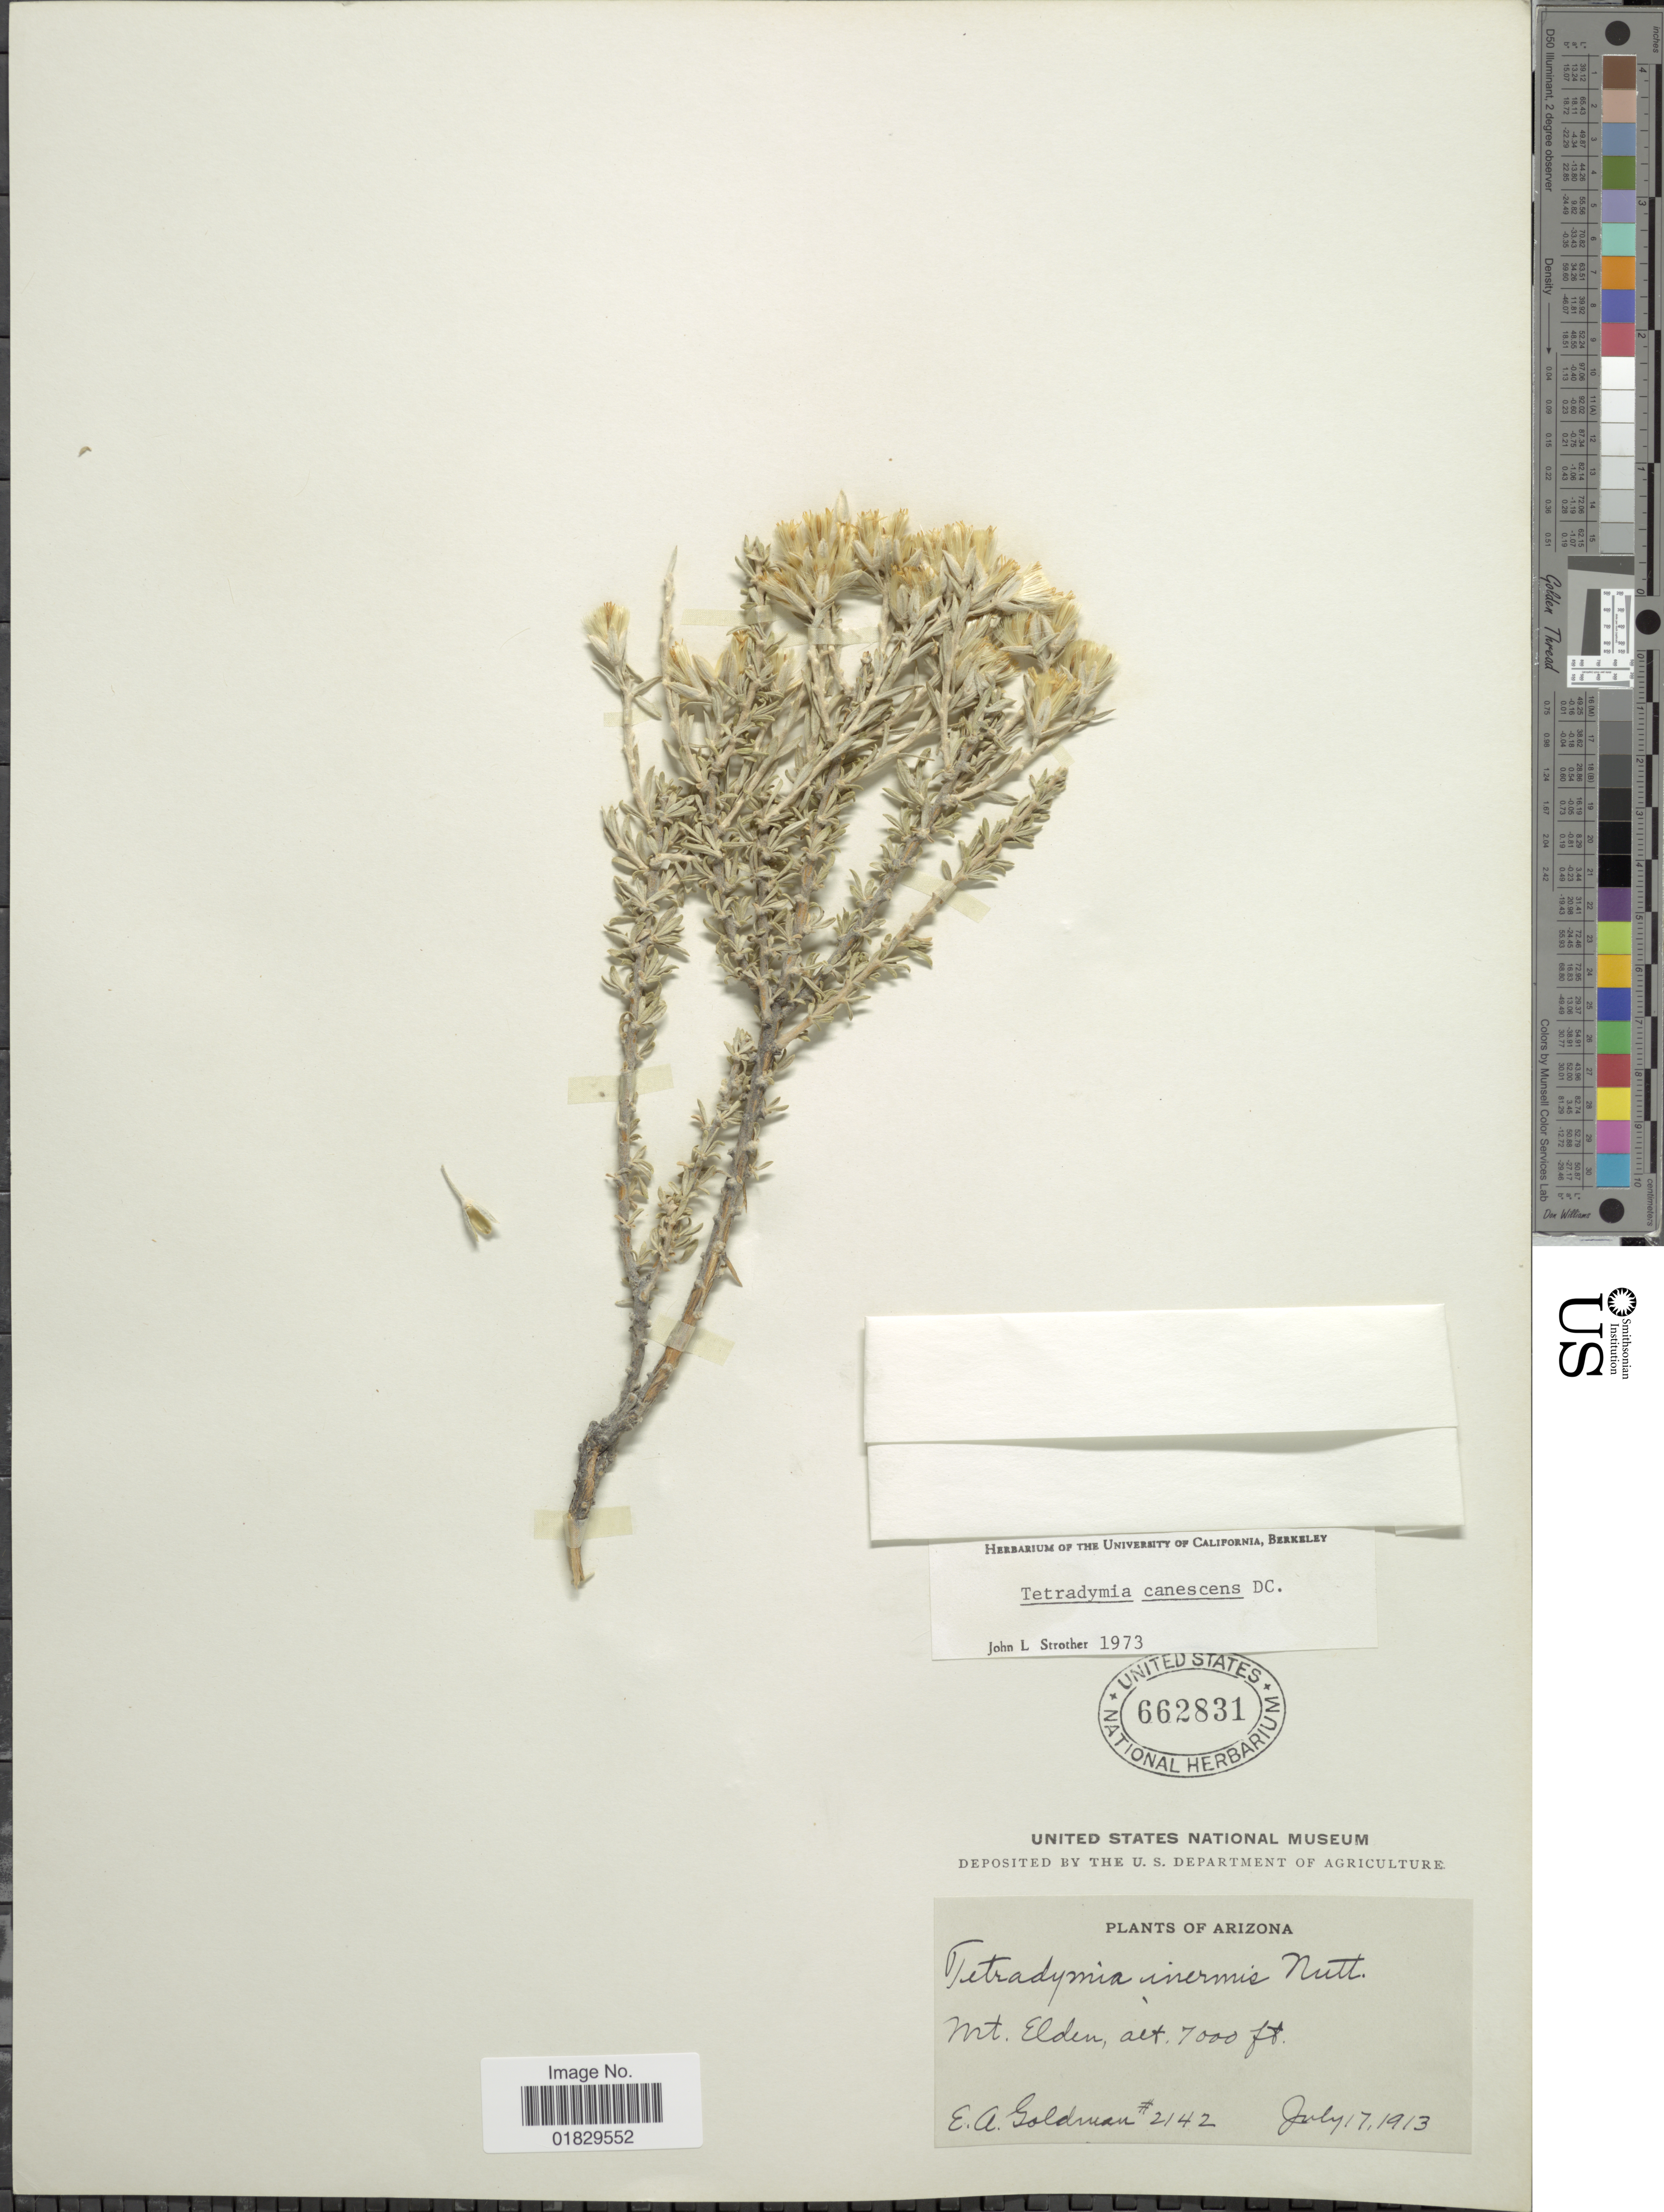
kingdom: Plantae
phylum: Tracheophyta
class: Magnoliopsida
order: Asterales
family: Asteraceae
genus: Tetradymia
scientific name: Tetradymia canescens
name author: DC.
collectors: E. A. Goldman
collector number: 2142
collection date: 1913-07-17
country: United States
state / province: Arizona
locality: Mt. Elden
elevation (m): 2134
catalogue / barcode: US 662831